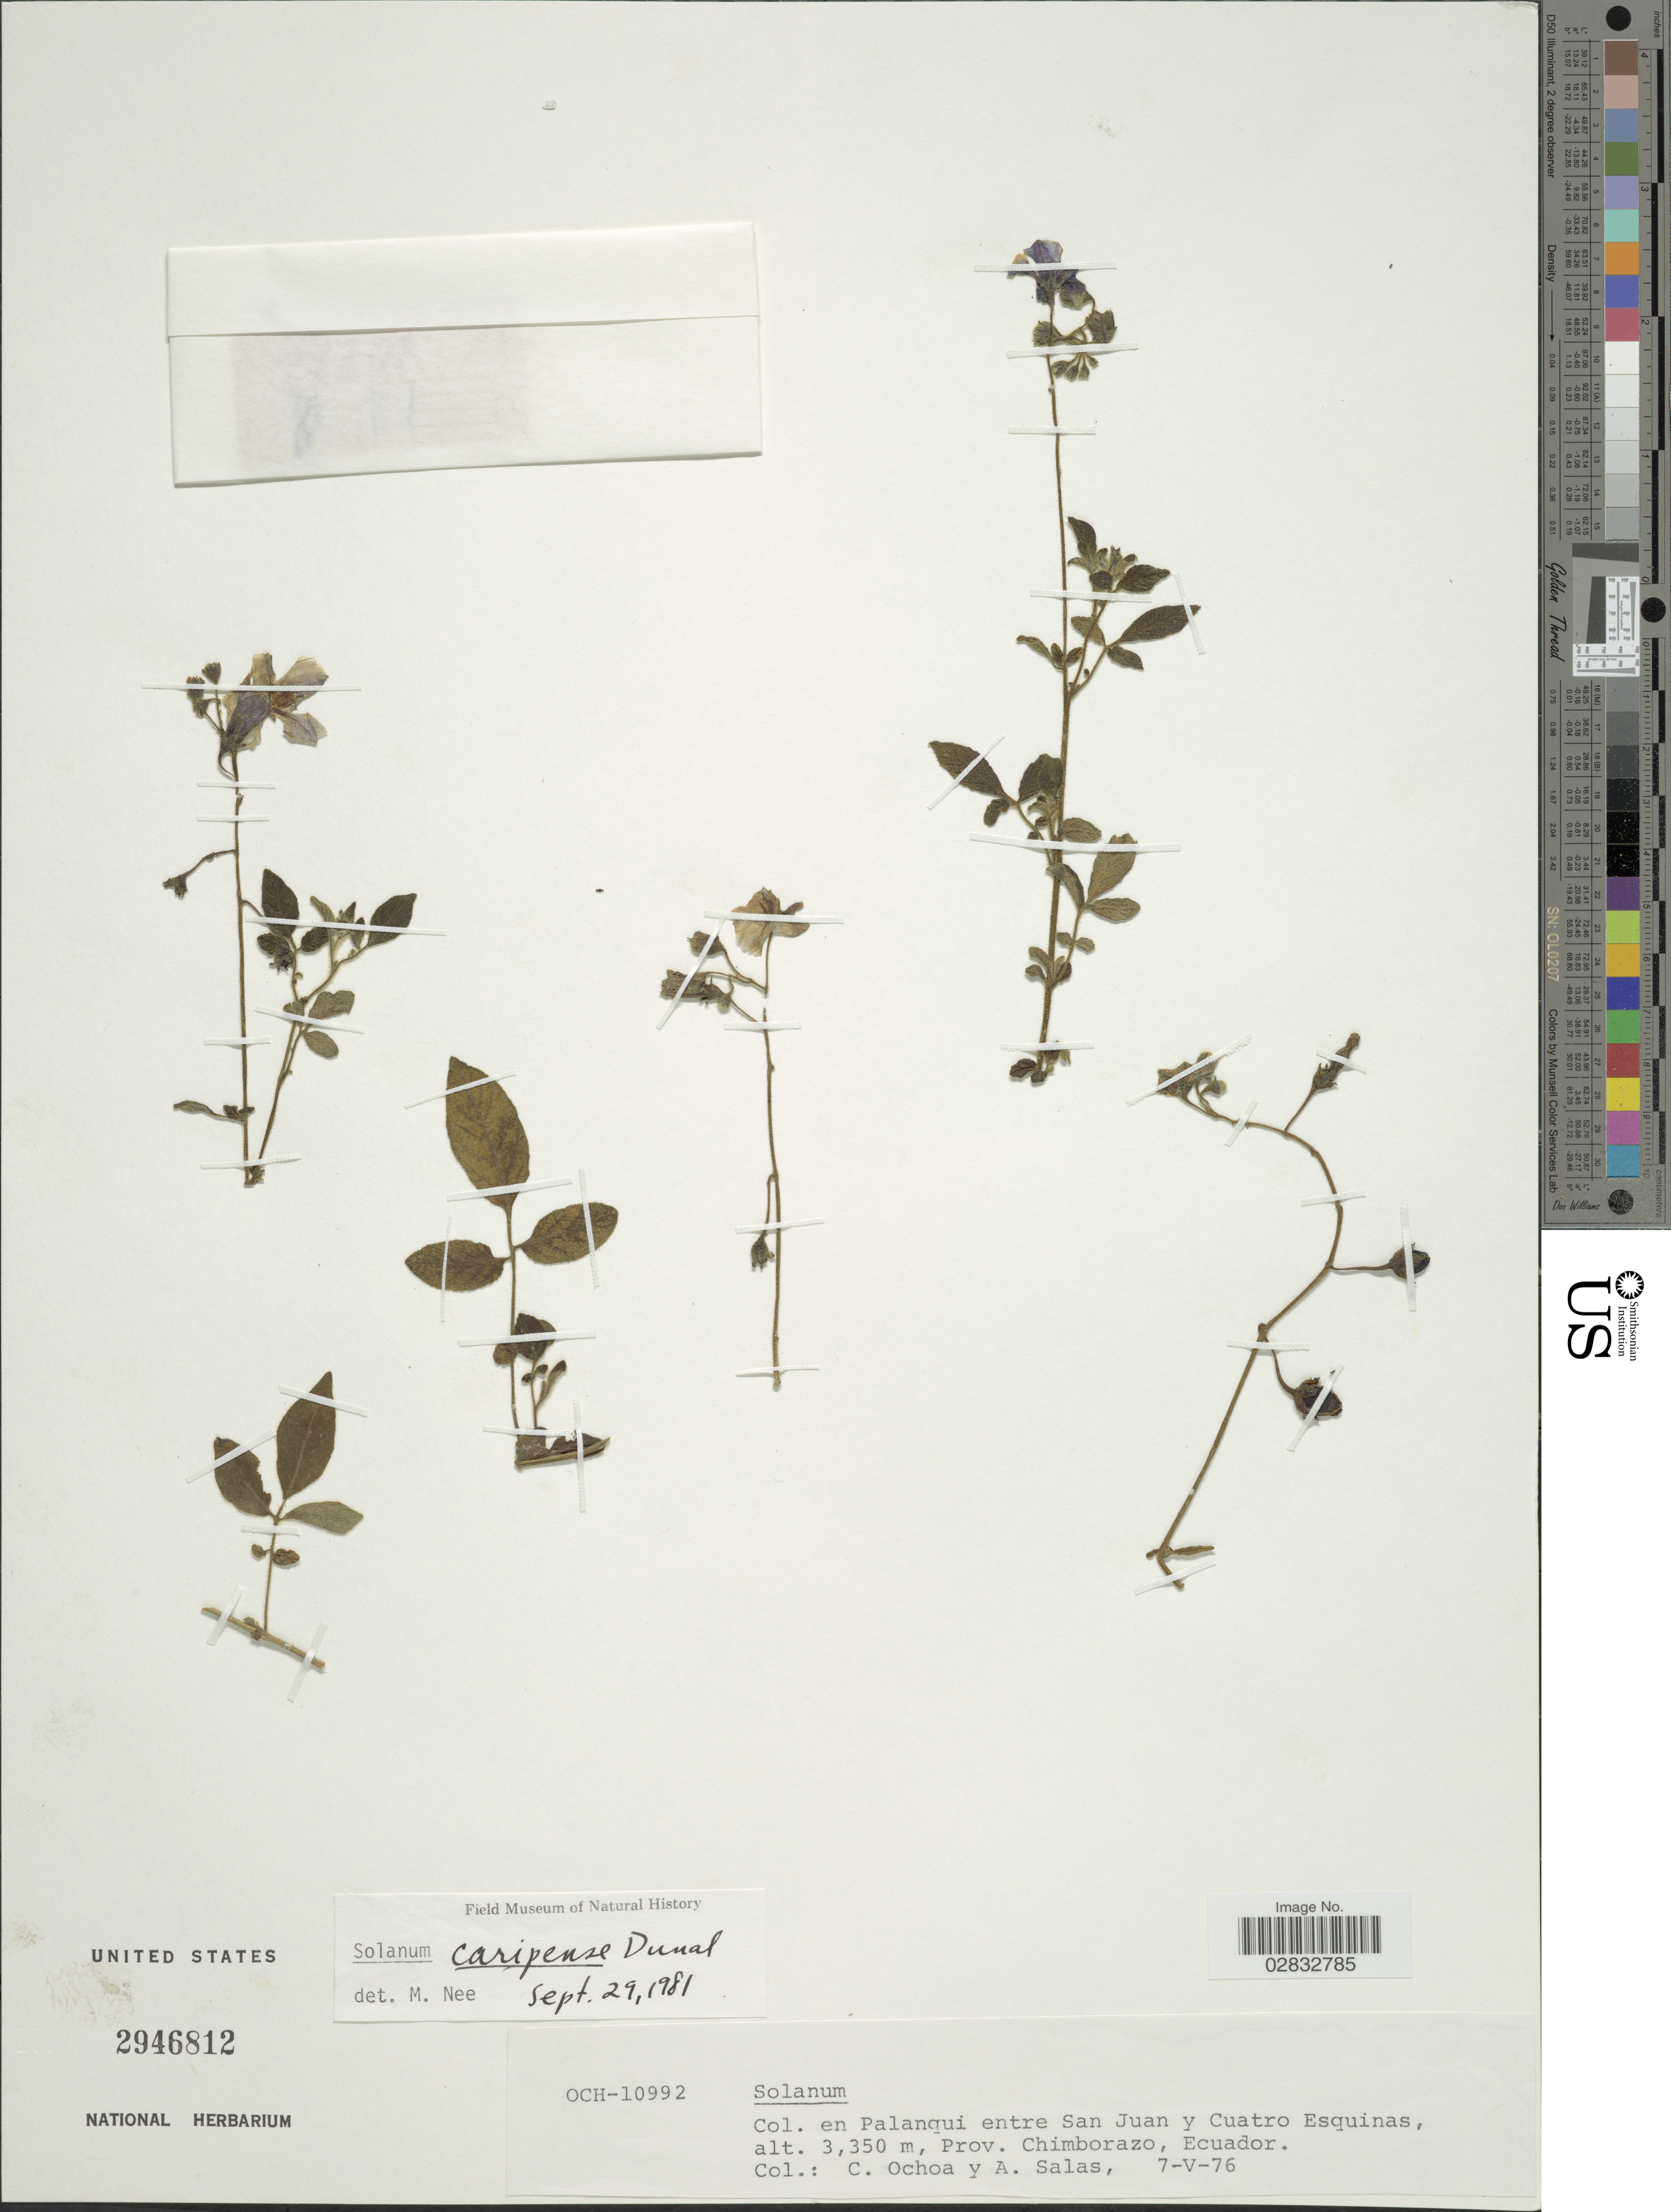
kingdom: Plantae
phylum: Tracheophyta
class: Magnoliopsida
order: Solanales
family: Solanaceae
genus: Solanum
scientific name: Solanum caripense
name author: Humb. & Bonpl. ex Dunal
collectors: C. Ochoa & A. Salas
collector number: OCH-10992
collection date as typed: Transcribed d/m/y: 7/5/76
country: Ecuador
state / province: Chimborazo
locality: Palanqui entre San Juan y Cuatro Esquinas.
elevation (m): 3350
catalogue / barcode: US 2946812